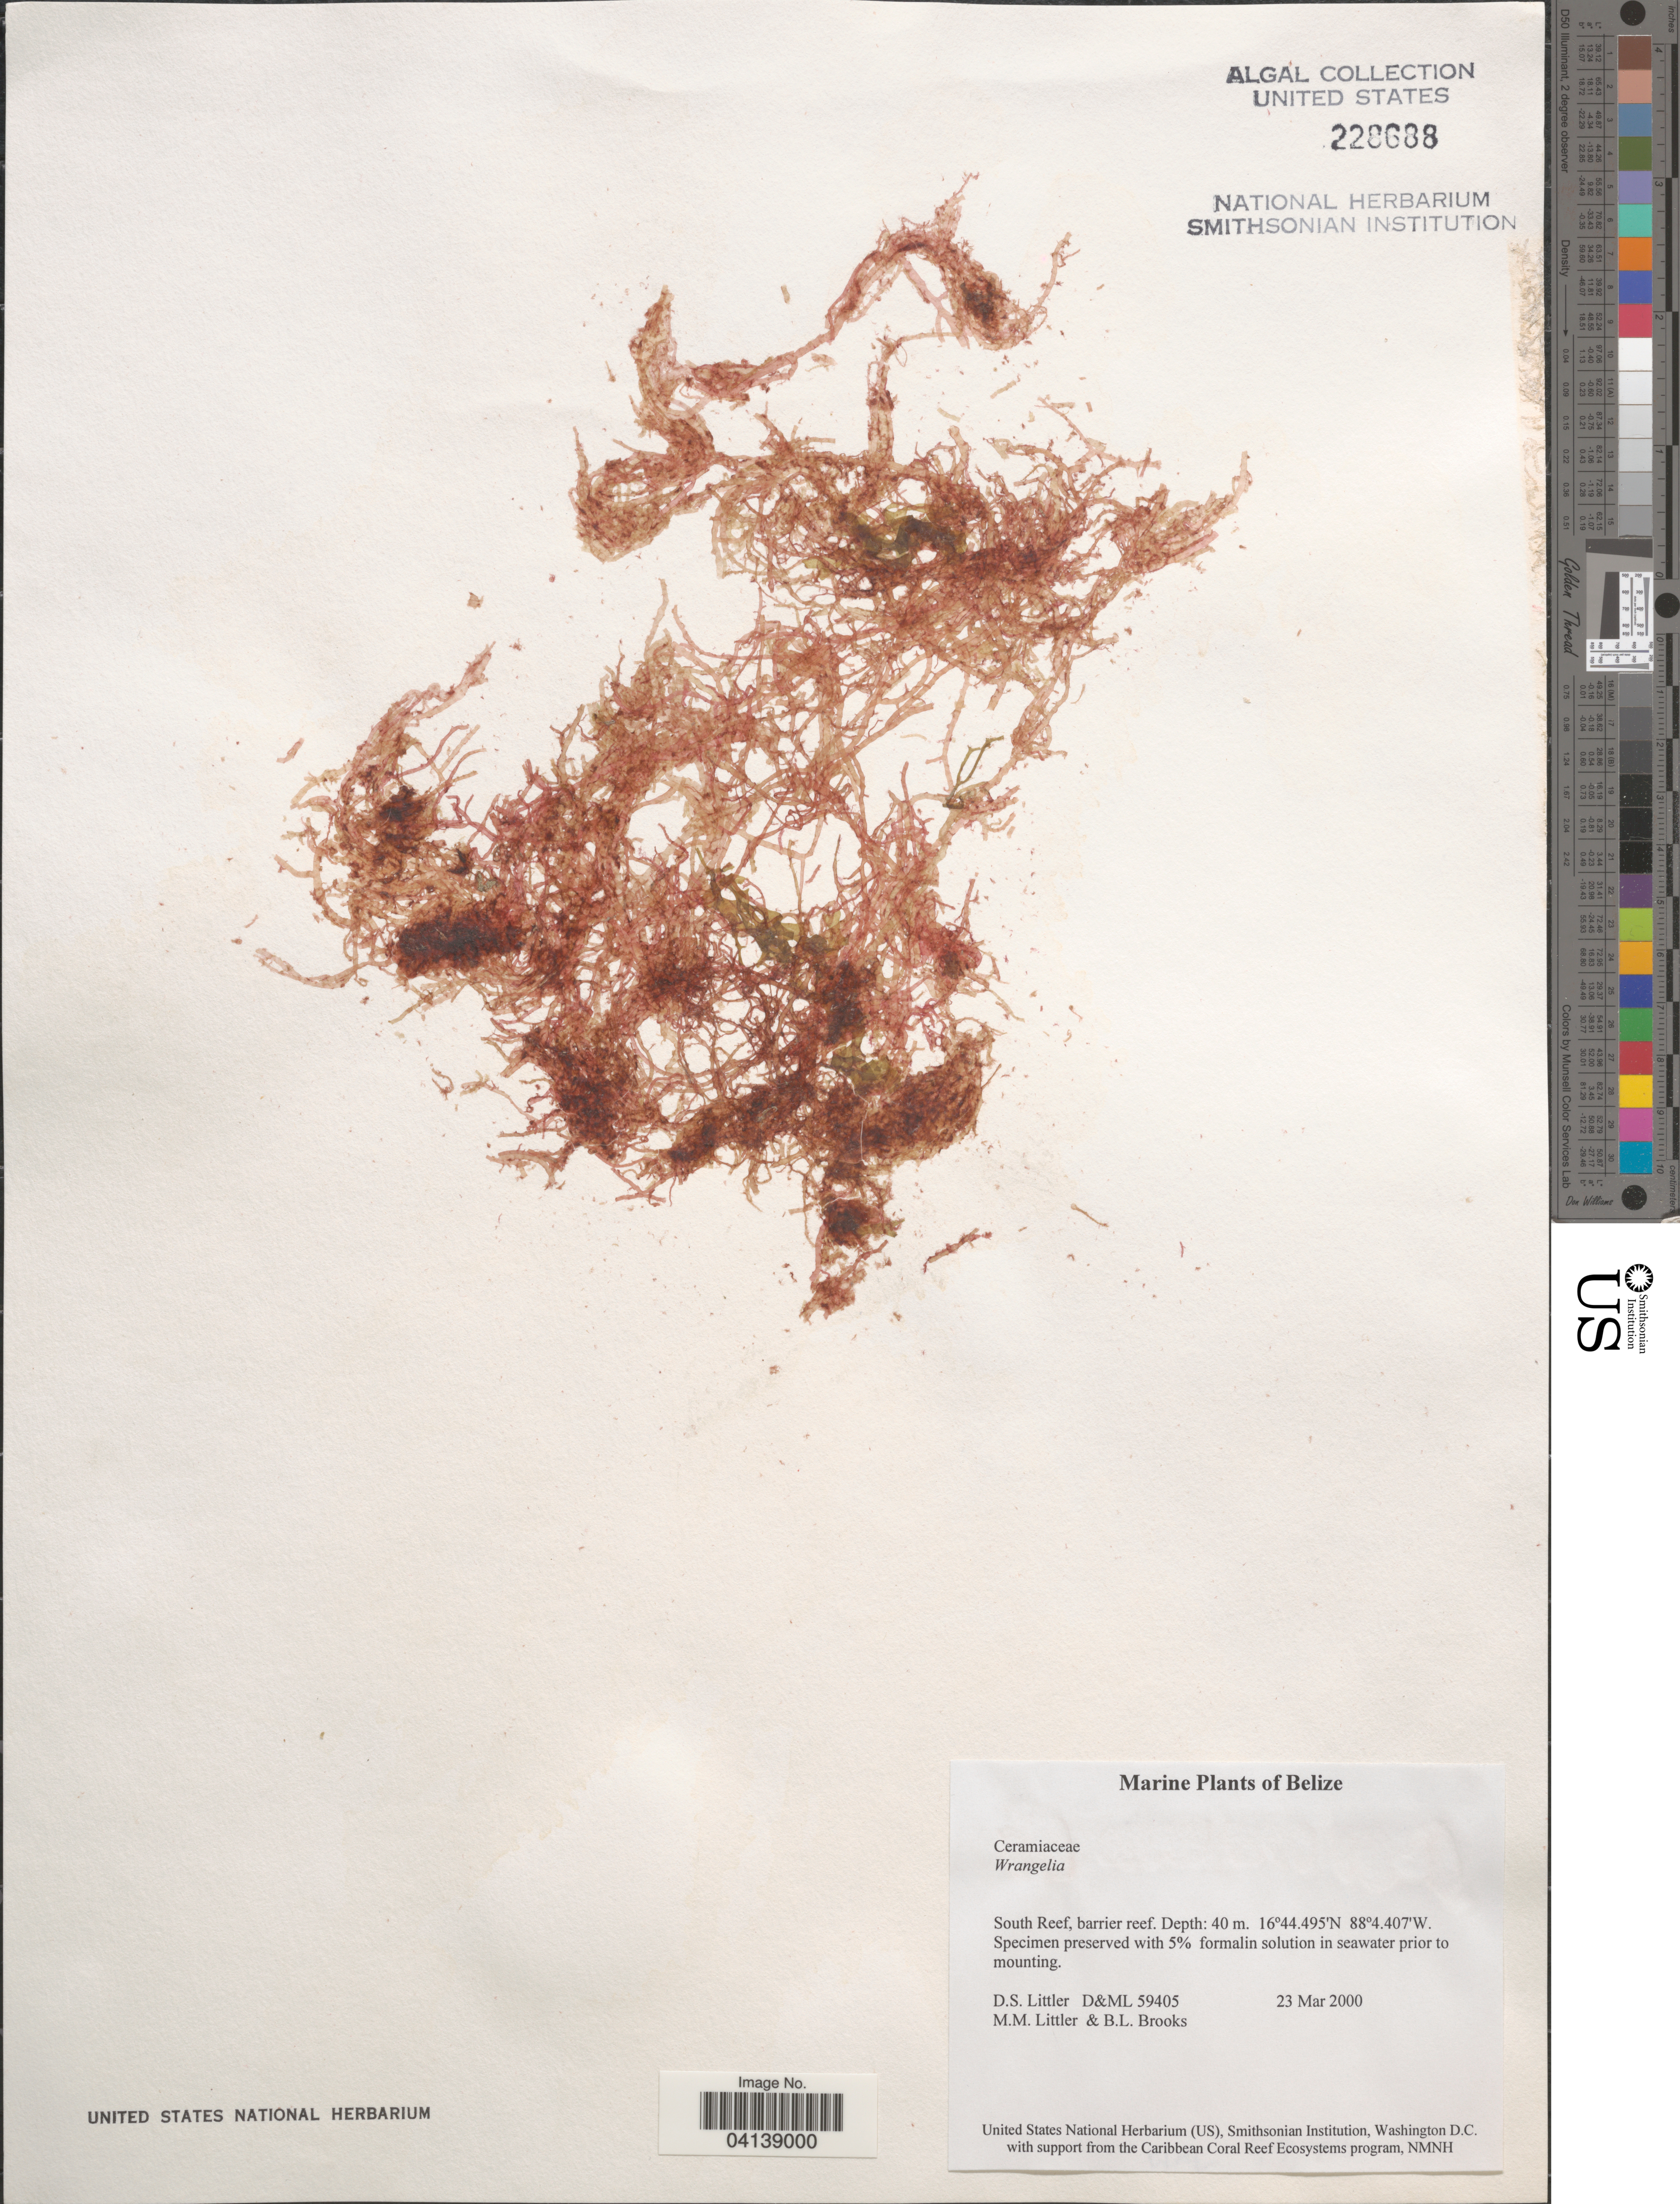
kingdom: Plantae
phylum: Rhodophyta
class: Florideophyceae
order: Ceramiales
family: Wrangeliaceae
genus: Wrangelia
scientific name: Wrangelia gordoniae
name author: K.E. Bucher et al.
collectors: D. S. Littler & B. Brooks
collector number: D&ML 59405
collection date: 2000-03-23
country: Belize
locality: South Reef, barrier reef.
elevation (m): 40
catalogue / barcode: US 228688